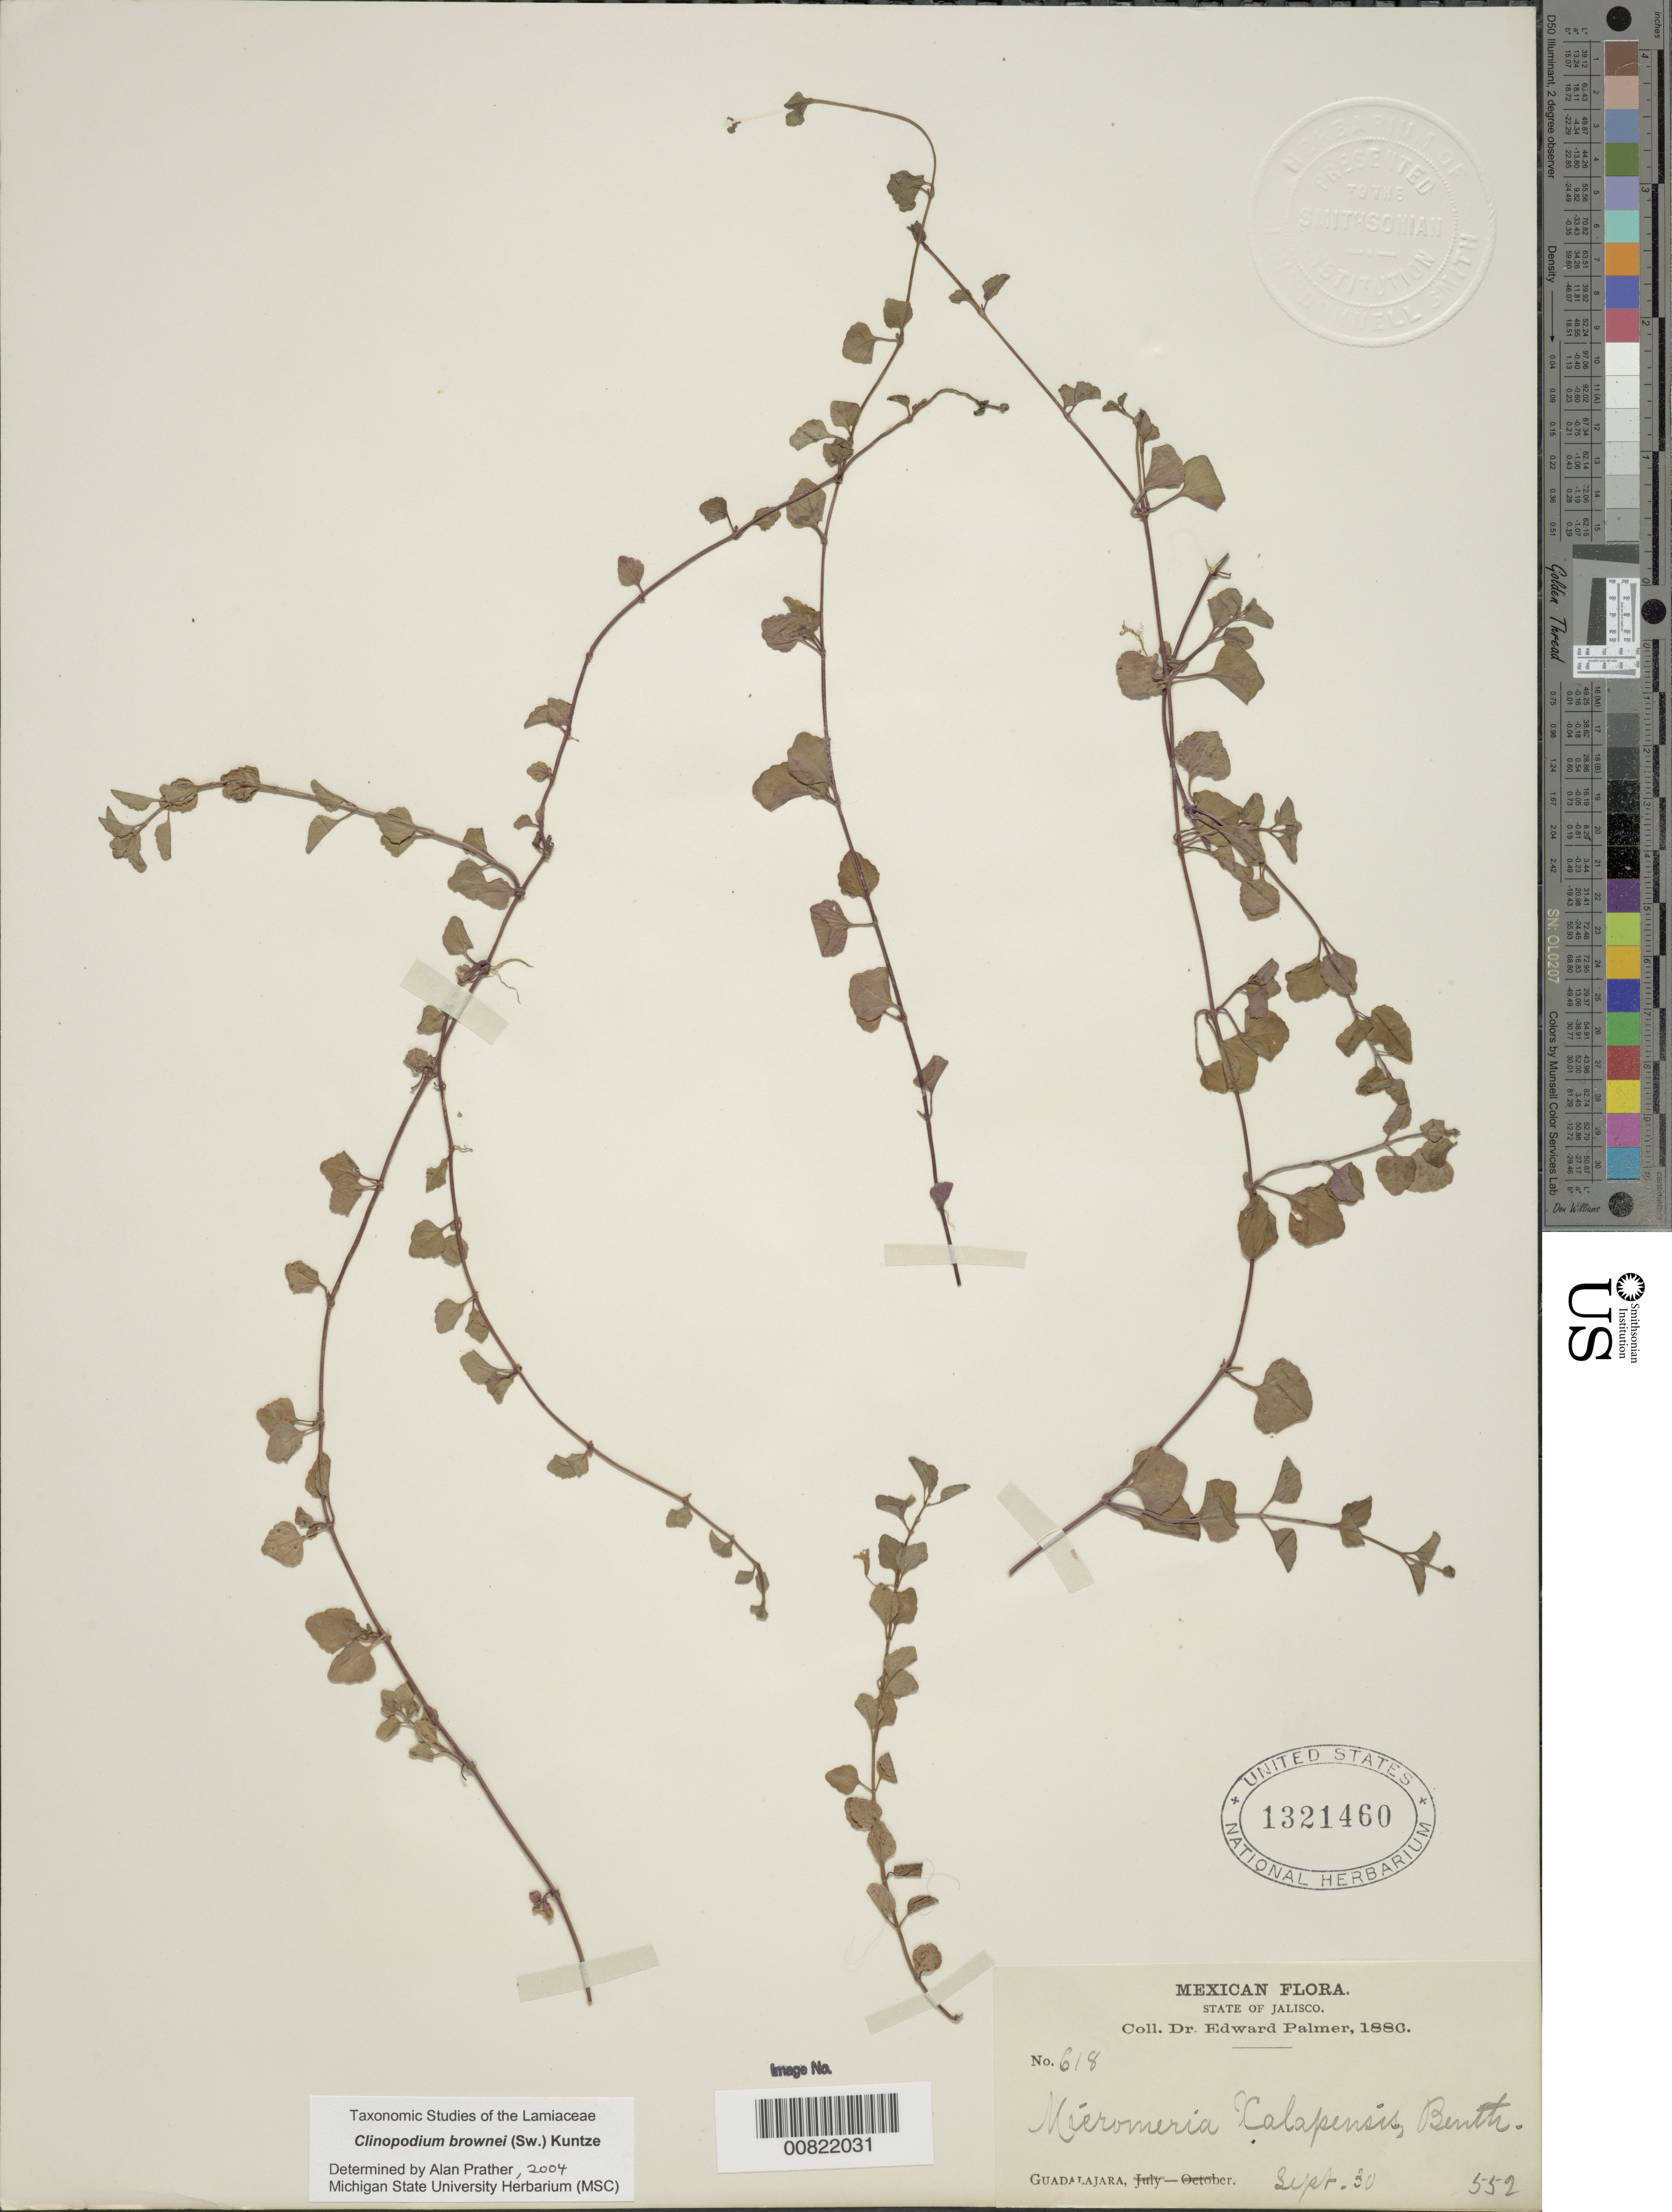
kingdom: Plantae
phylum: Tracheophyta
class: Magnoliopsida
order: Lamiales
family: Lamiaceae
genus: Clinopodium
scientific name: Clinopodium brownei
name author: (Sw.) Kuntze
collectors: E. Palmer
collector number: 618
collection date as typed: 30 Sep 1886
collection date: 1886-09-30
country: Mexico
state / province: Jalisco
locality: Guadalajara, Jalisco.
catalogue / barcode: US 1321460